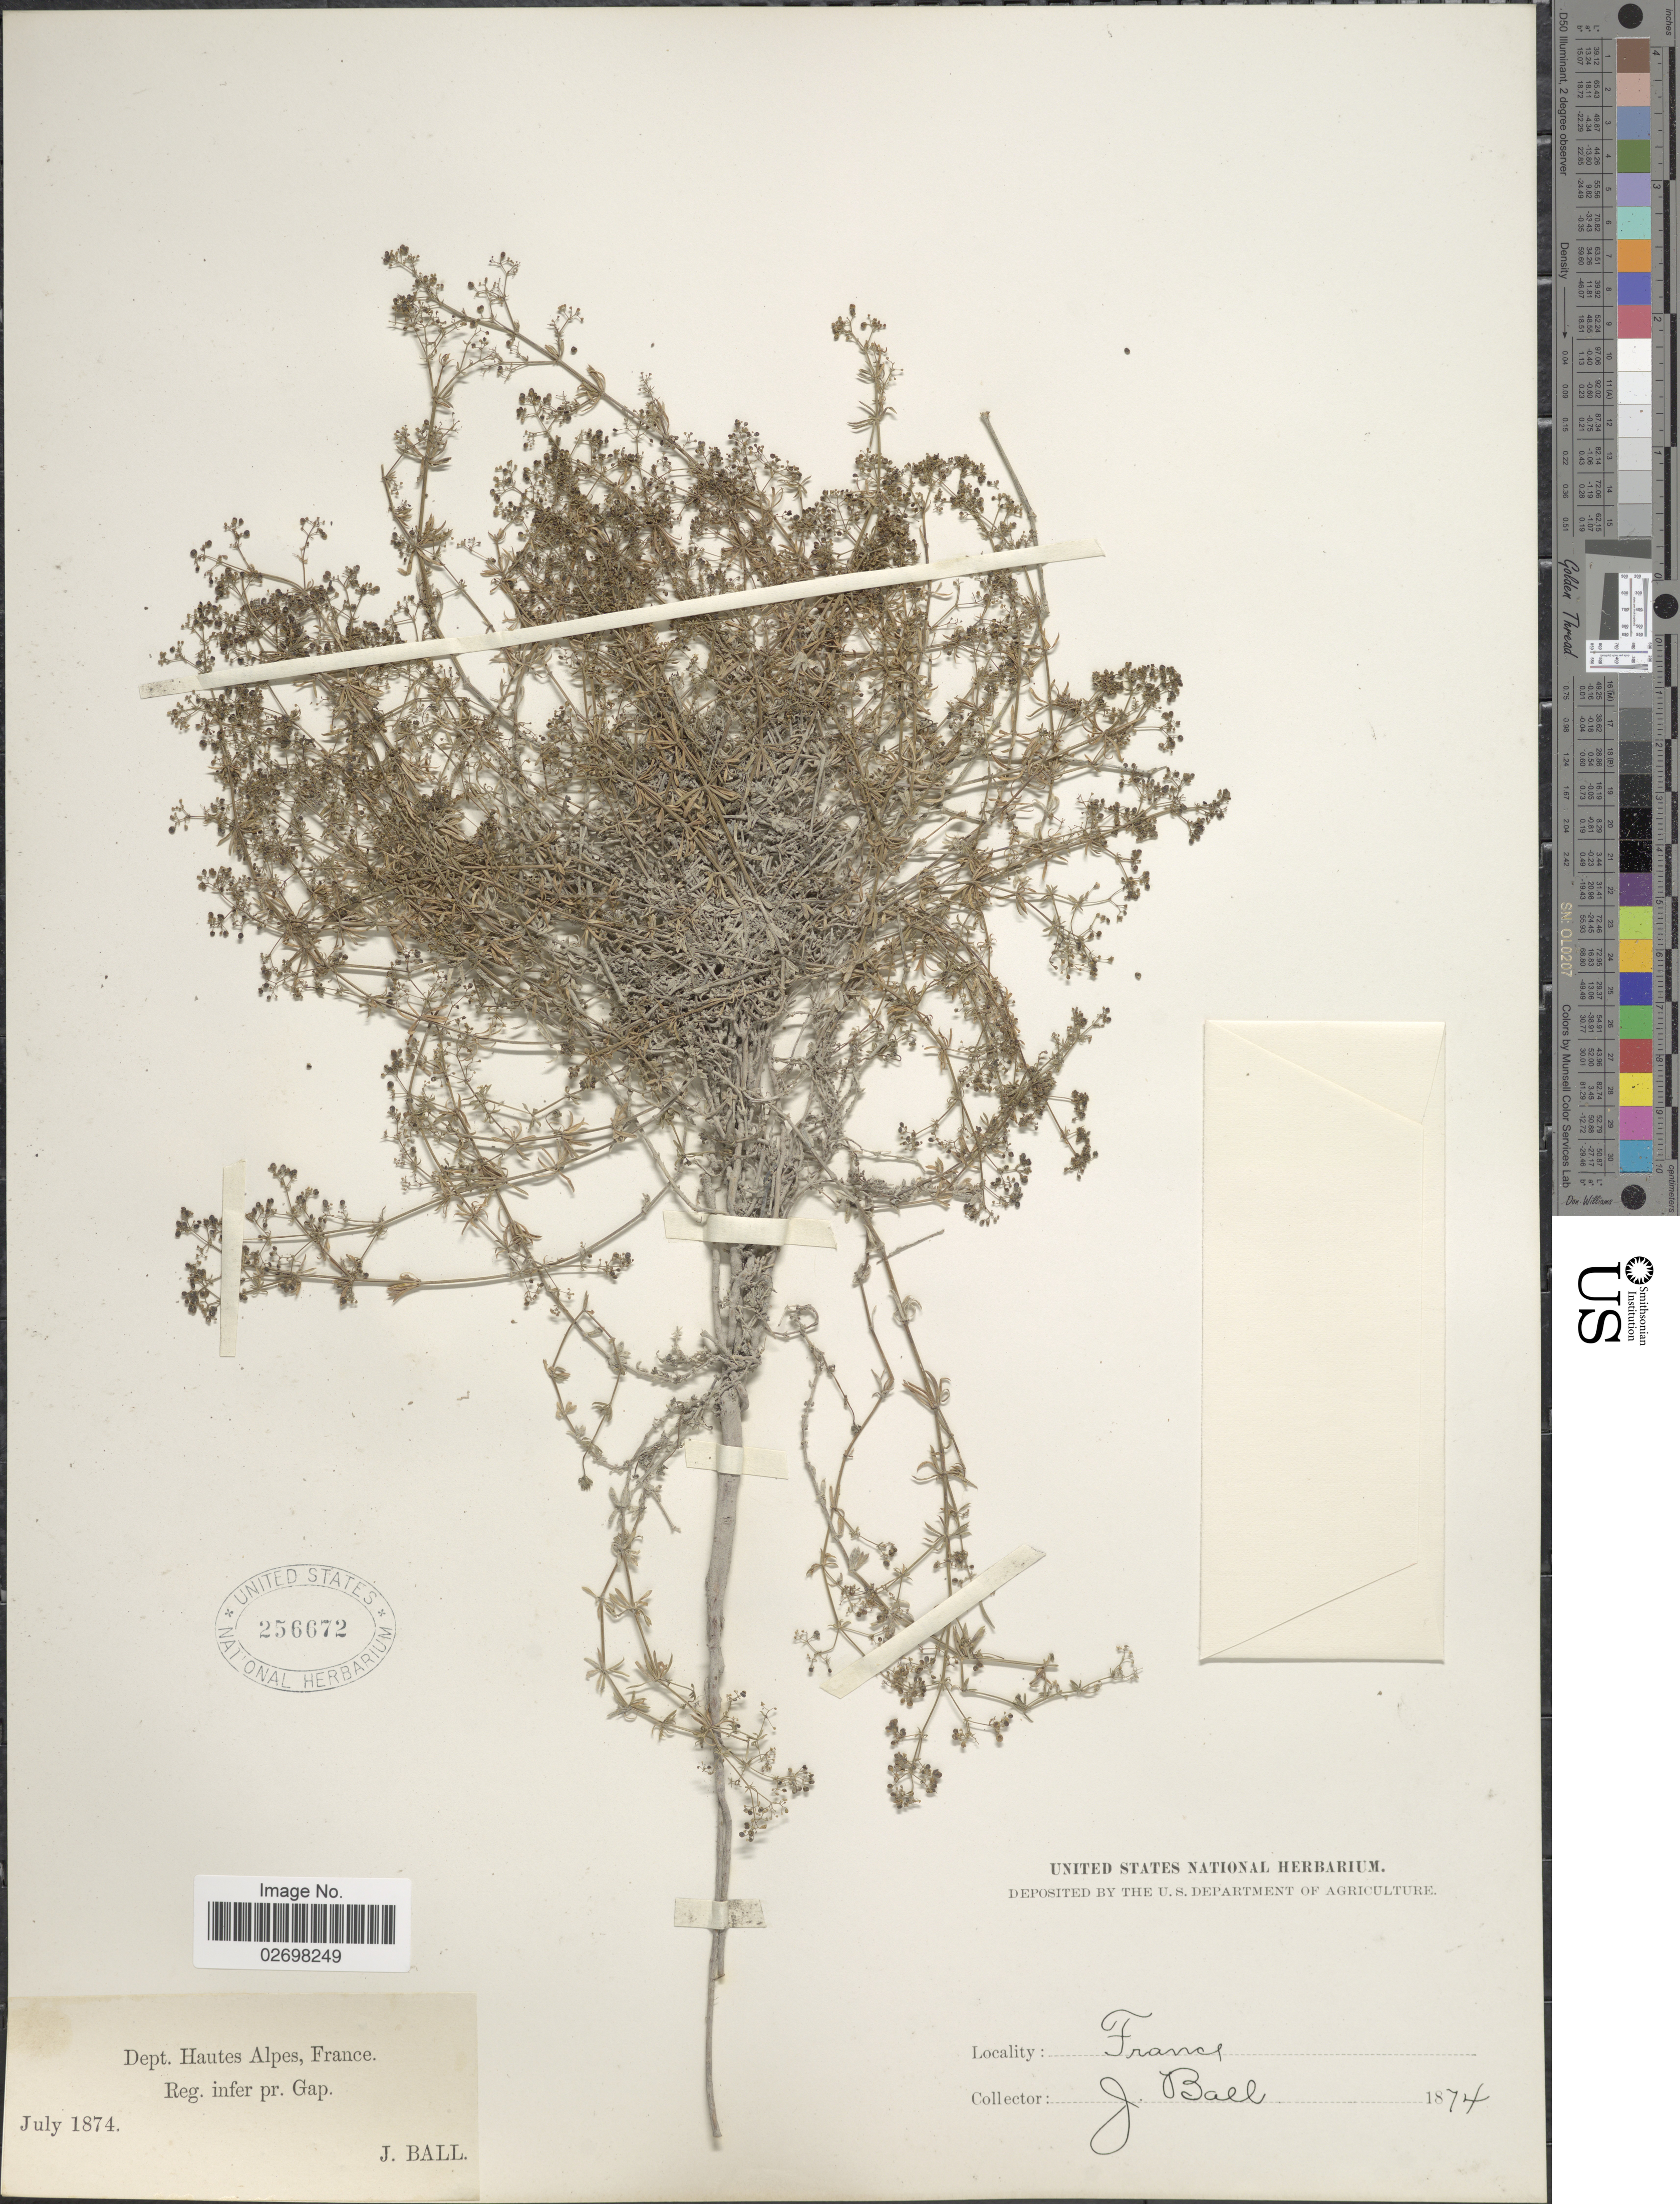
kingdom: Plantae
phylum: Tracheophyta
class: Magnoliopsida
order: Gentianales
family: Rubiaceae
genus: Galium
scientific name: Galium sp.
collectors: J. Ball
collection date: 1874-07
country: France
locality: Dept. Haute Alpes, Reg. infer pr. Gap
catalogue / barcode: US 256672